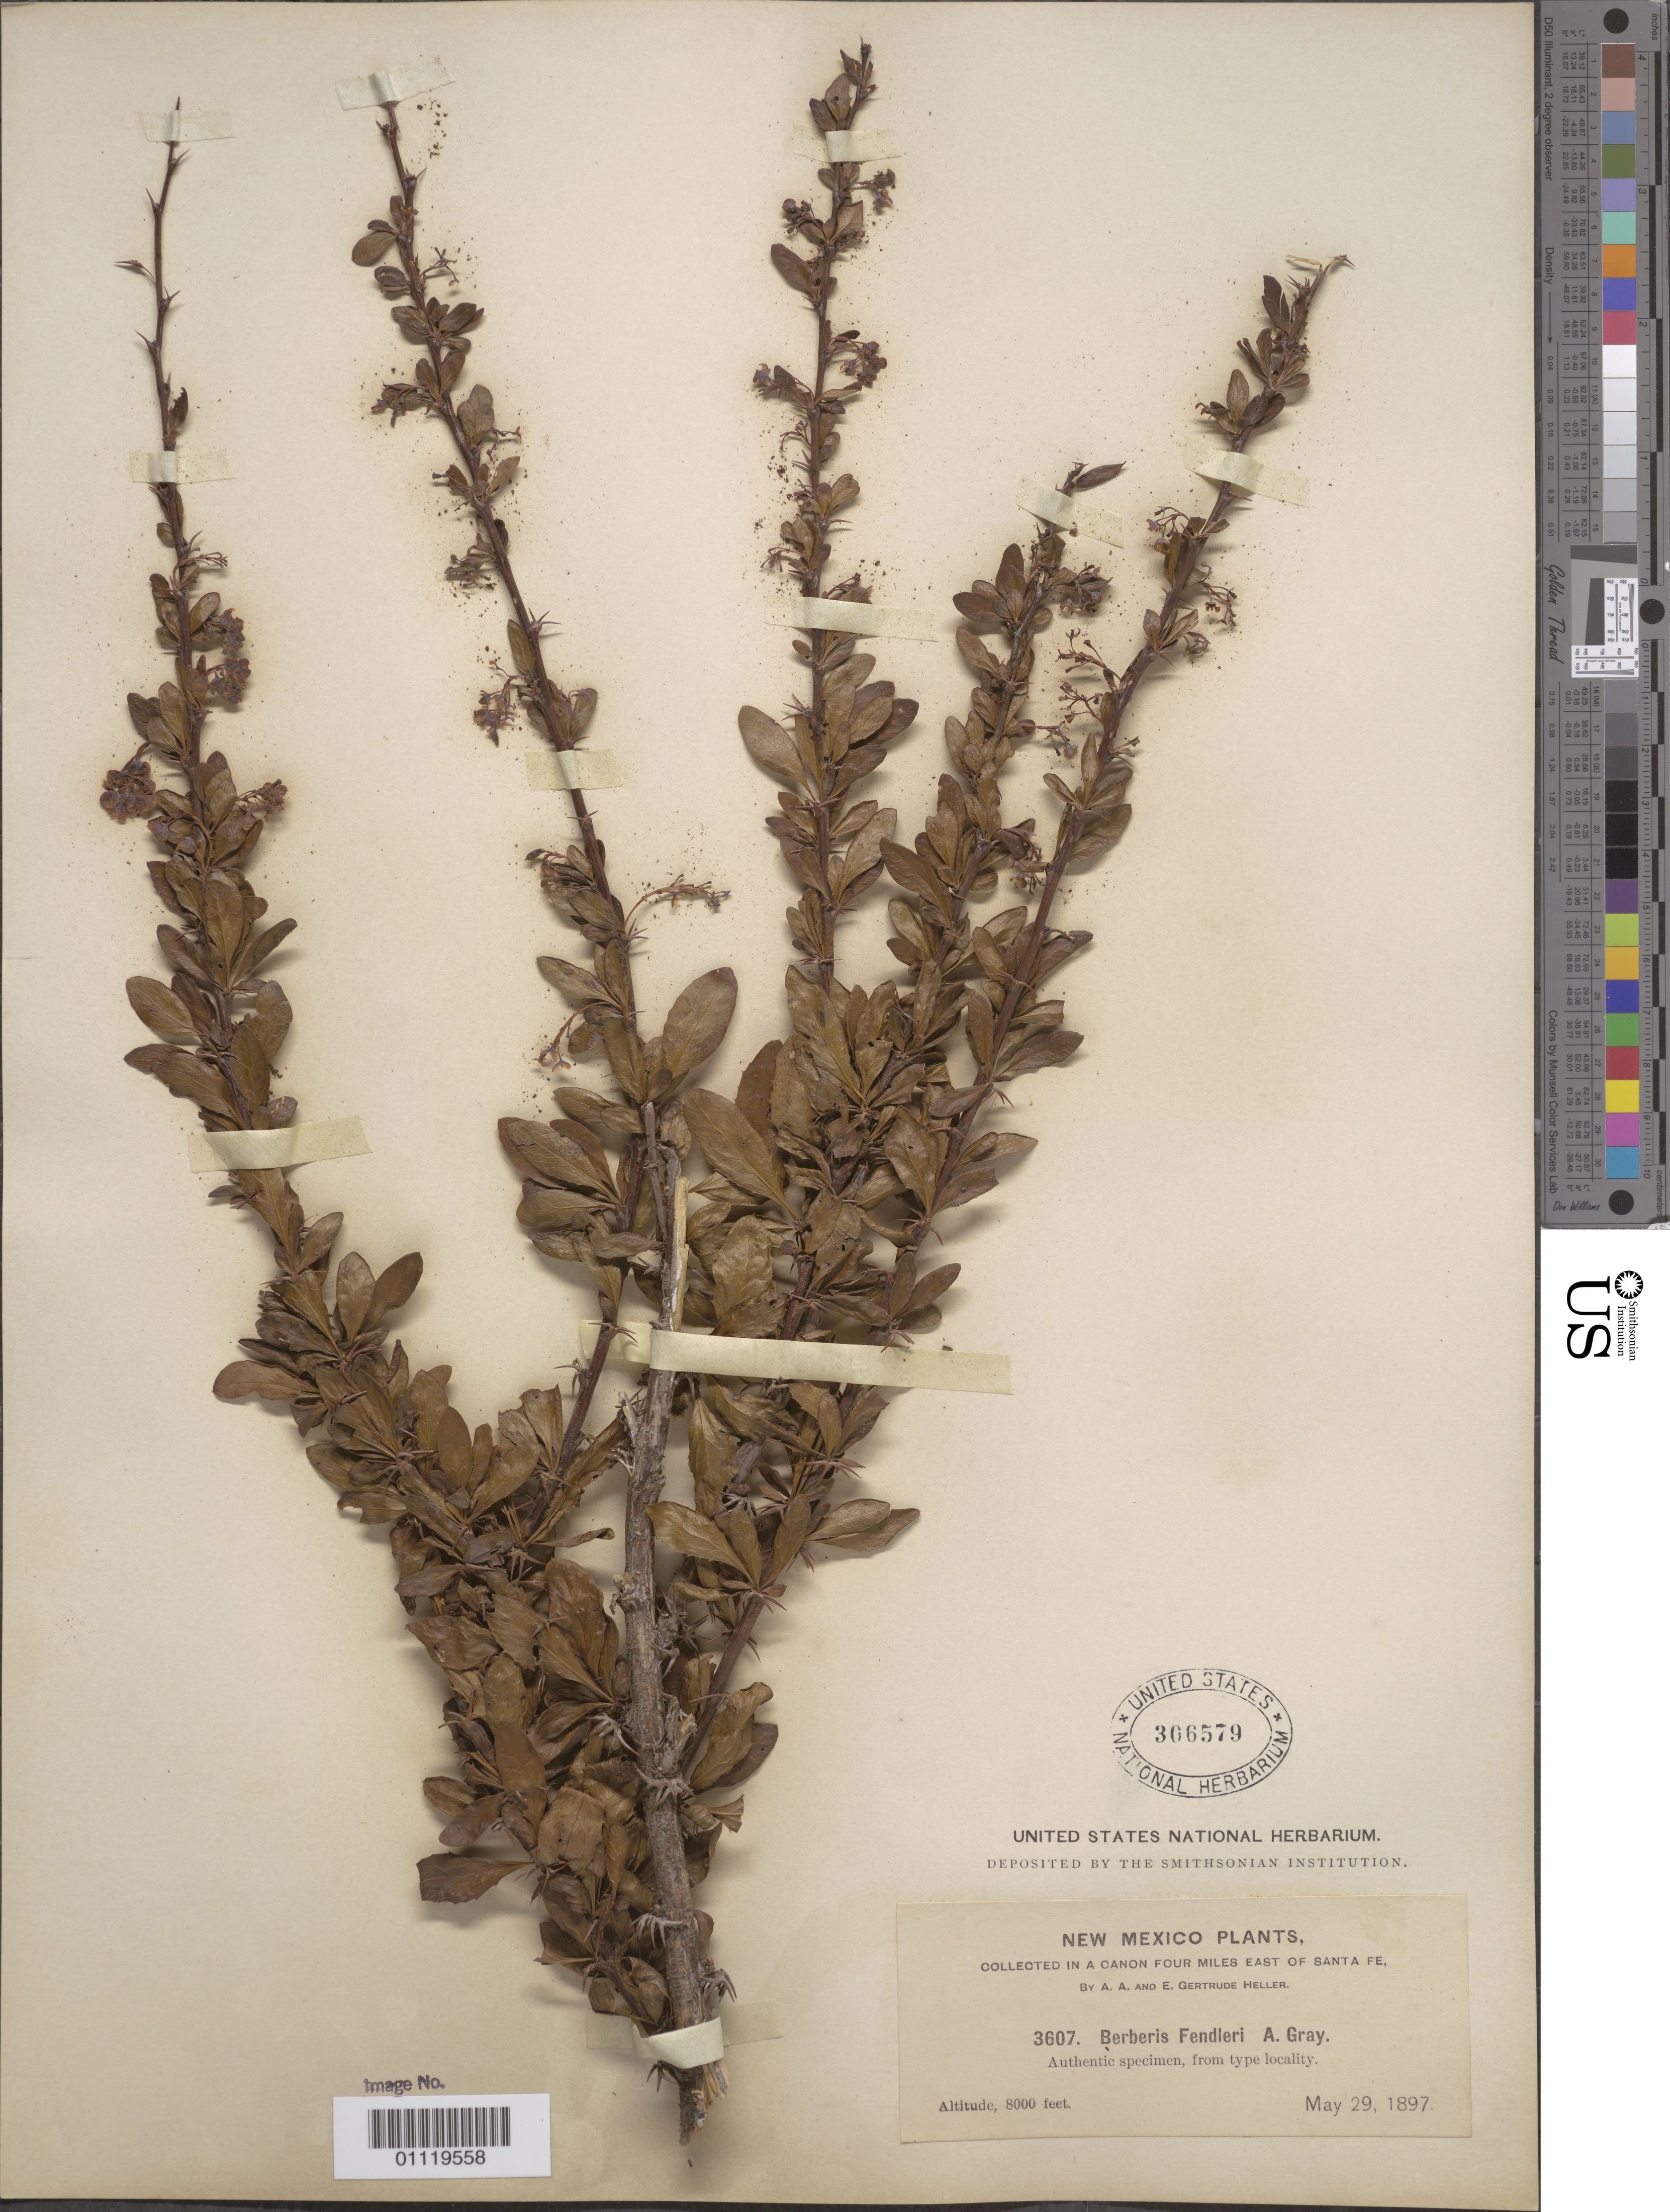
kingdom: Plantae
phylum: Tracheophyta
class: Magnoliopsida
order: Ranunculales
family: Berberidaceae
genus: Berberis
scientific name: Berberis fendleri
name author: A. Gray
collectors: A. A. Heller & E. G. Heller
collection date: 1897-05-29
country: United States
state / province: New Mexico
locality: Four miles east of Santa Fe, in a canyon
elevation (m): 2438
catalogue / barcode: US 366579